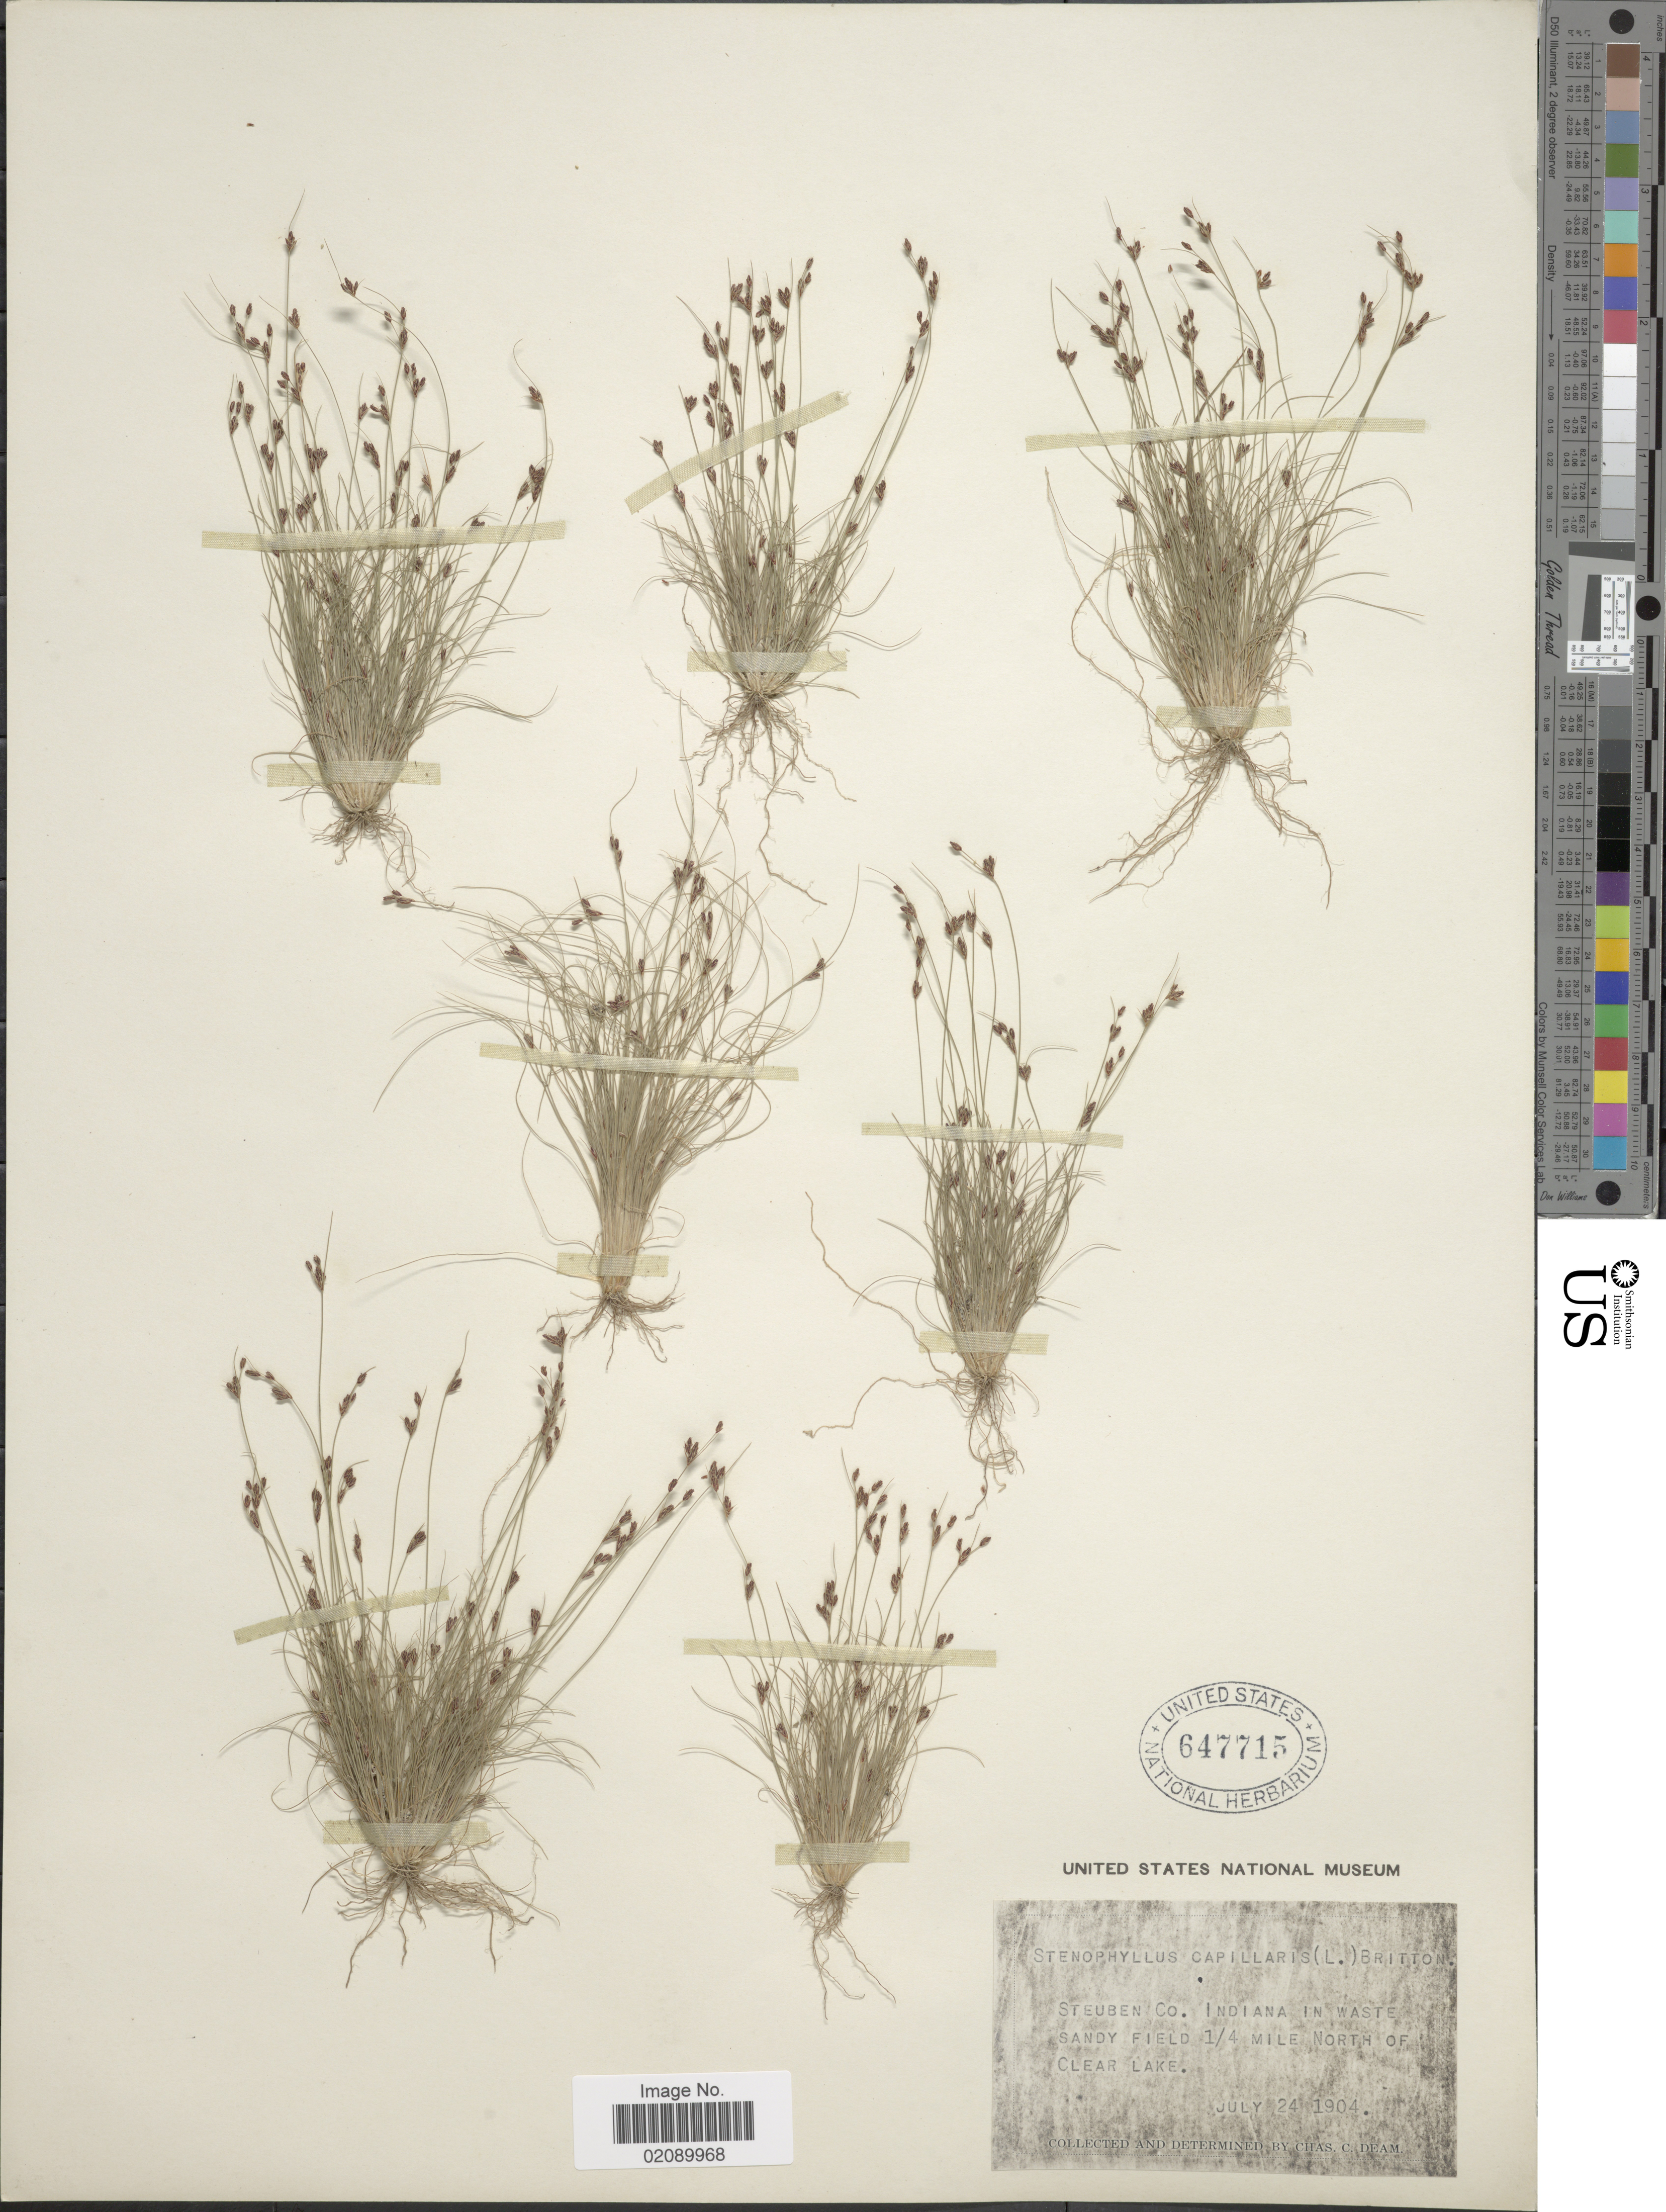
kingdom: Plantae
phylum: Tracheophyta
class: Liliopsida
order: Poales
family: Cyperaceae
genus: Bulbostylis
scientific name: Bulbostylis capillaris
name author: (L.) Kunth ex C.B. Clarke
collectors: C. C. Deam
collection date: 1904-07-24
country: United States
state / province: Indiana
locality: Steuben Co. Indiana in waste sandy field 1/4 mile North of Clear Lake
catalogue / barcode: US 647715